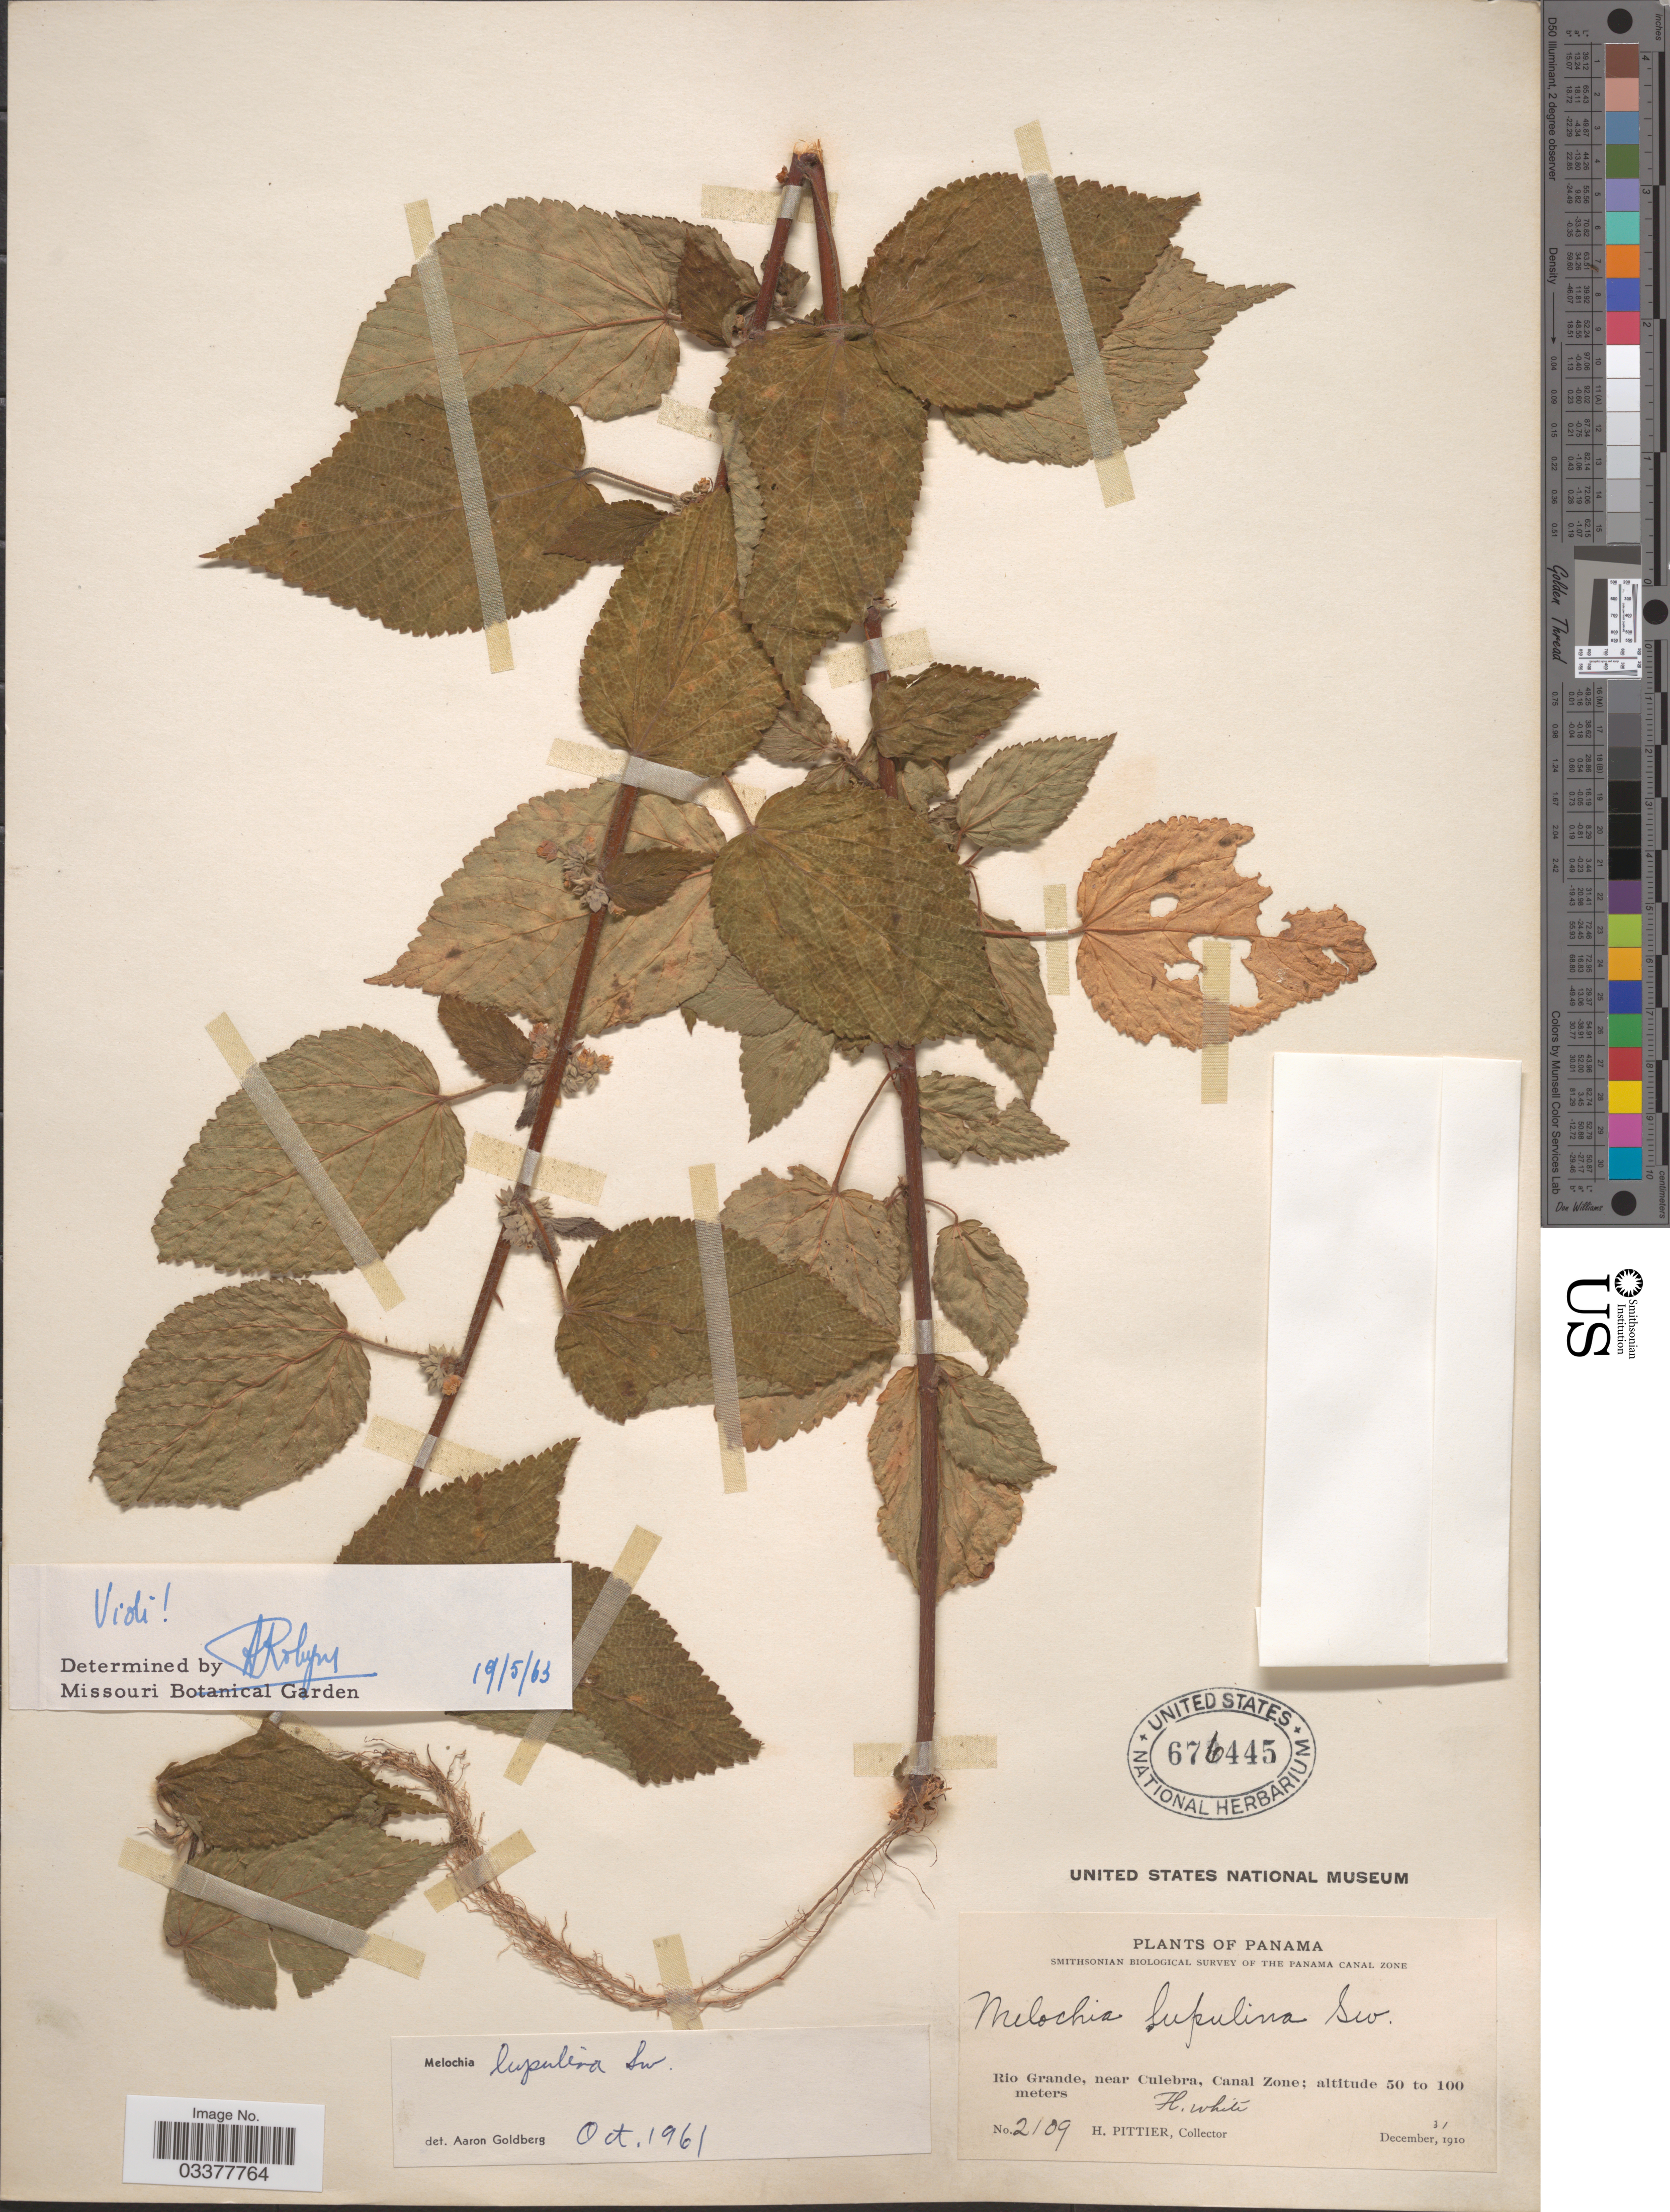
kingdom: Plantae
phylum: Tracheophyta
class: Magnoliopsida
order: Malvales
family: Malvaceae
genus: Melochia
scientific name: Melochia lupulina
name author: Sw.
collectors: H. F. Pittier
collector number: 2109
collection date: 1910-12-31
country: Panama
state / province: Colón / Panamá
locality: Rio Grande, near Culebra, Canal Zone.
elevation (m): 50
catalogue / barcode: US 676445